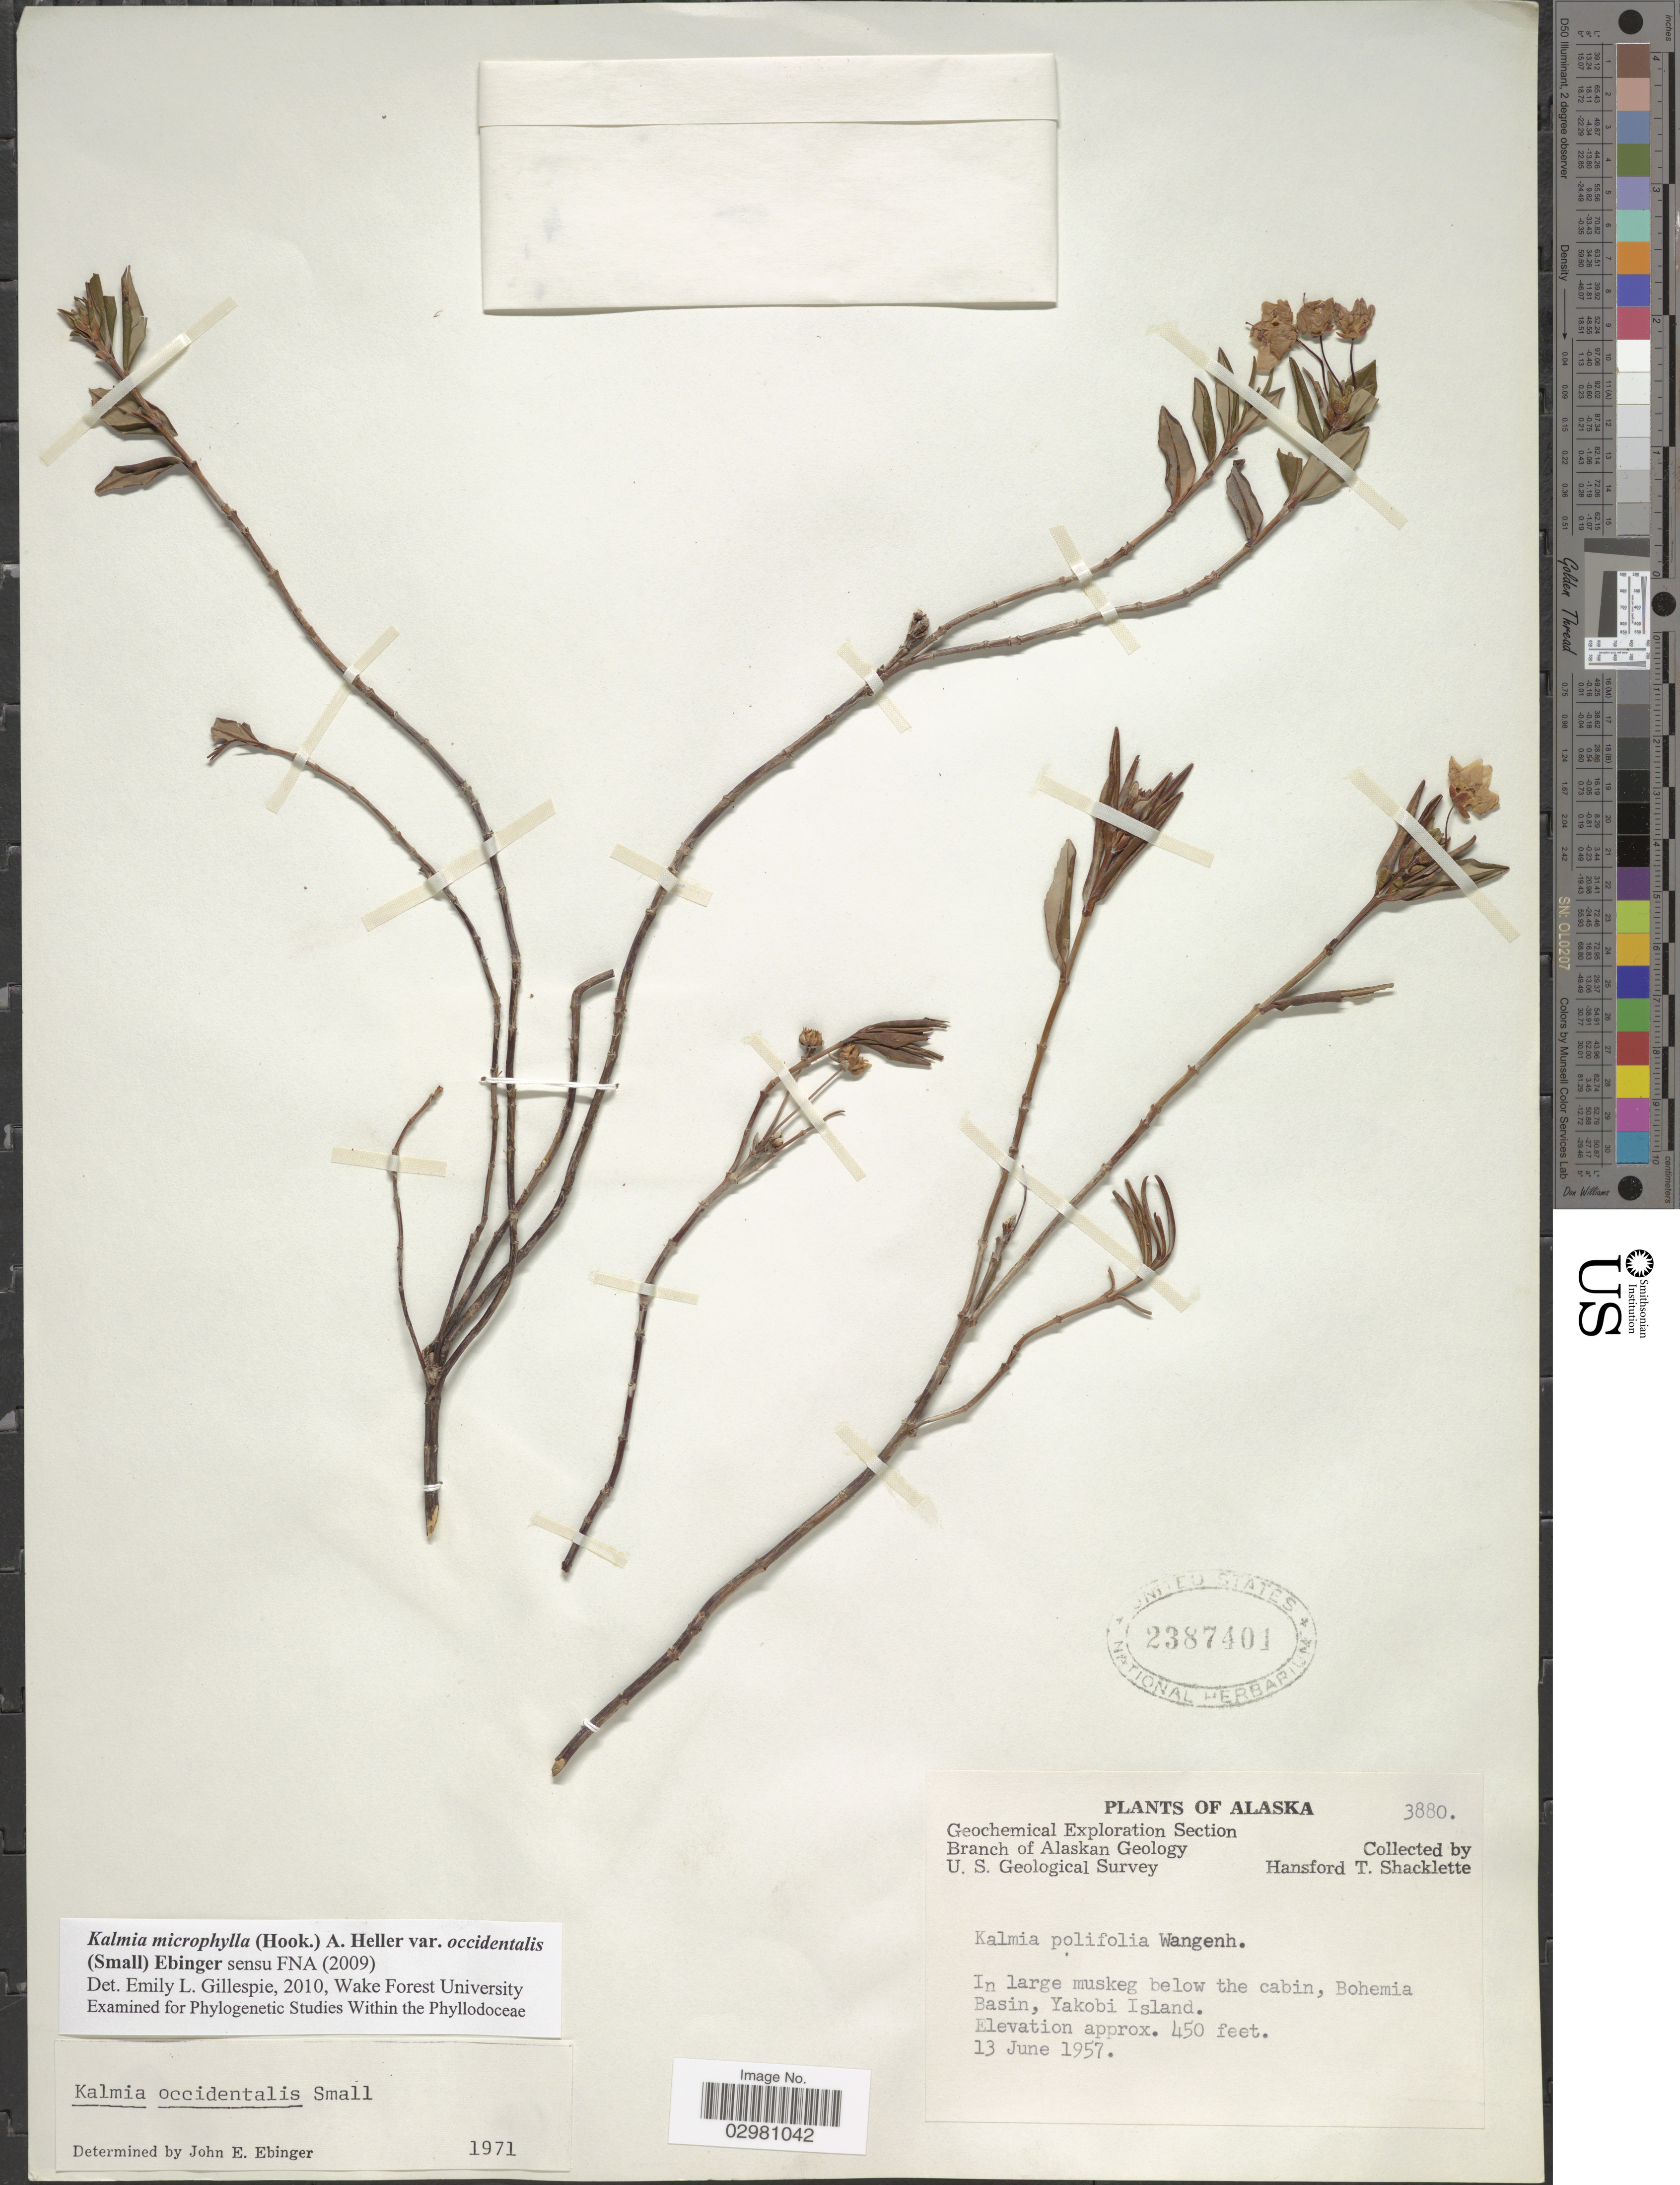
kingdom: Plantae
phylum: Tracheophyta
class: Magnoliopsida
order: Ericales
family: Ericaceae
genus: Kalmia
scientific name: Kalmia microphylla var. occidentalis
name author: (Small) Ebinger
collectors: H. Shacklette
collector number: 3880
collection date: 1957-06-13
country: United States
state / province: Alaska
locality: In large muskeg below the cabin, Bohemia Basin, Yakobi Island.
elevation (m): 137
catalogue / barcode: US 2387401